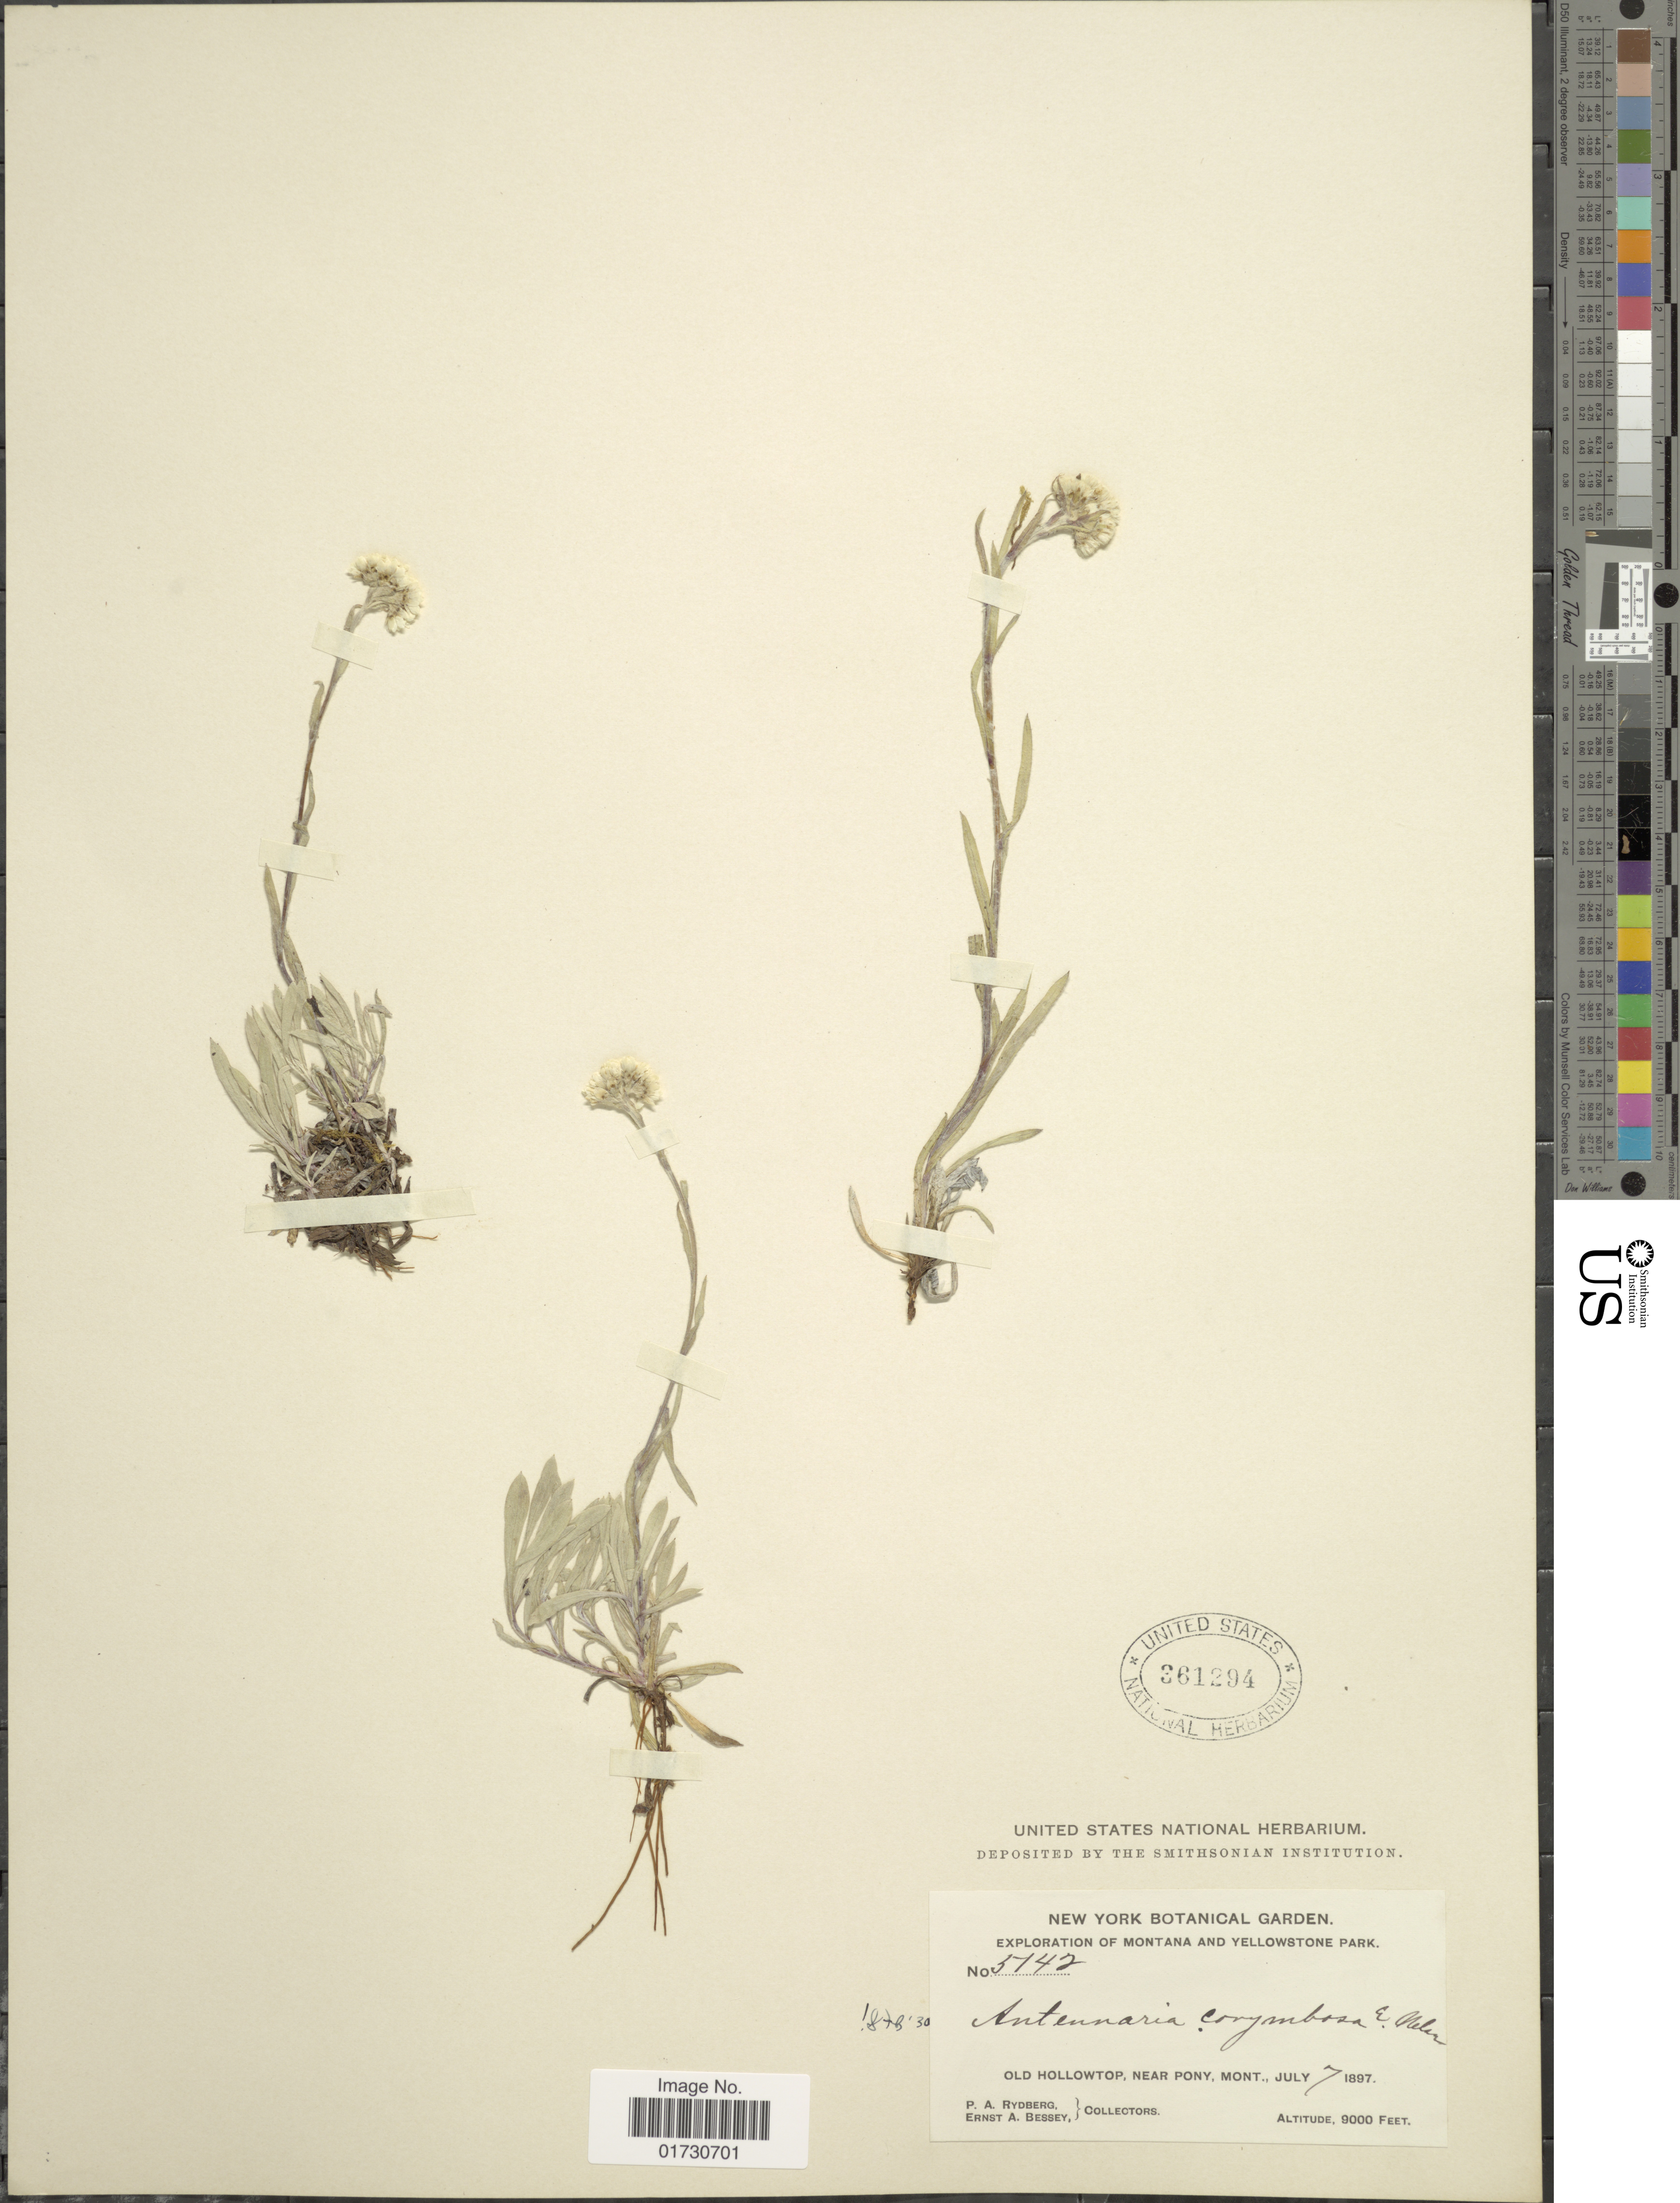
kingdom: Plantae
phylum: Tracheophyta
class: Magnoliopsida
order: Asterales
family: Asteraceae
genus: Antennaria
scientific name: Antennaria corymbosa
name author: E.E. Nelson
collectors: P. A. Rydberg & E. A. Bessey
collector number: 5142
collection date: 1897-07-07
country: United States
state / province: Montana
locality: Montana and Yellowstone Park, Old Hollowtop, Near Pony, Mont.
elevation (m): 2743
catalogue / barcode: US 361294